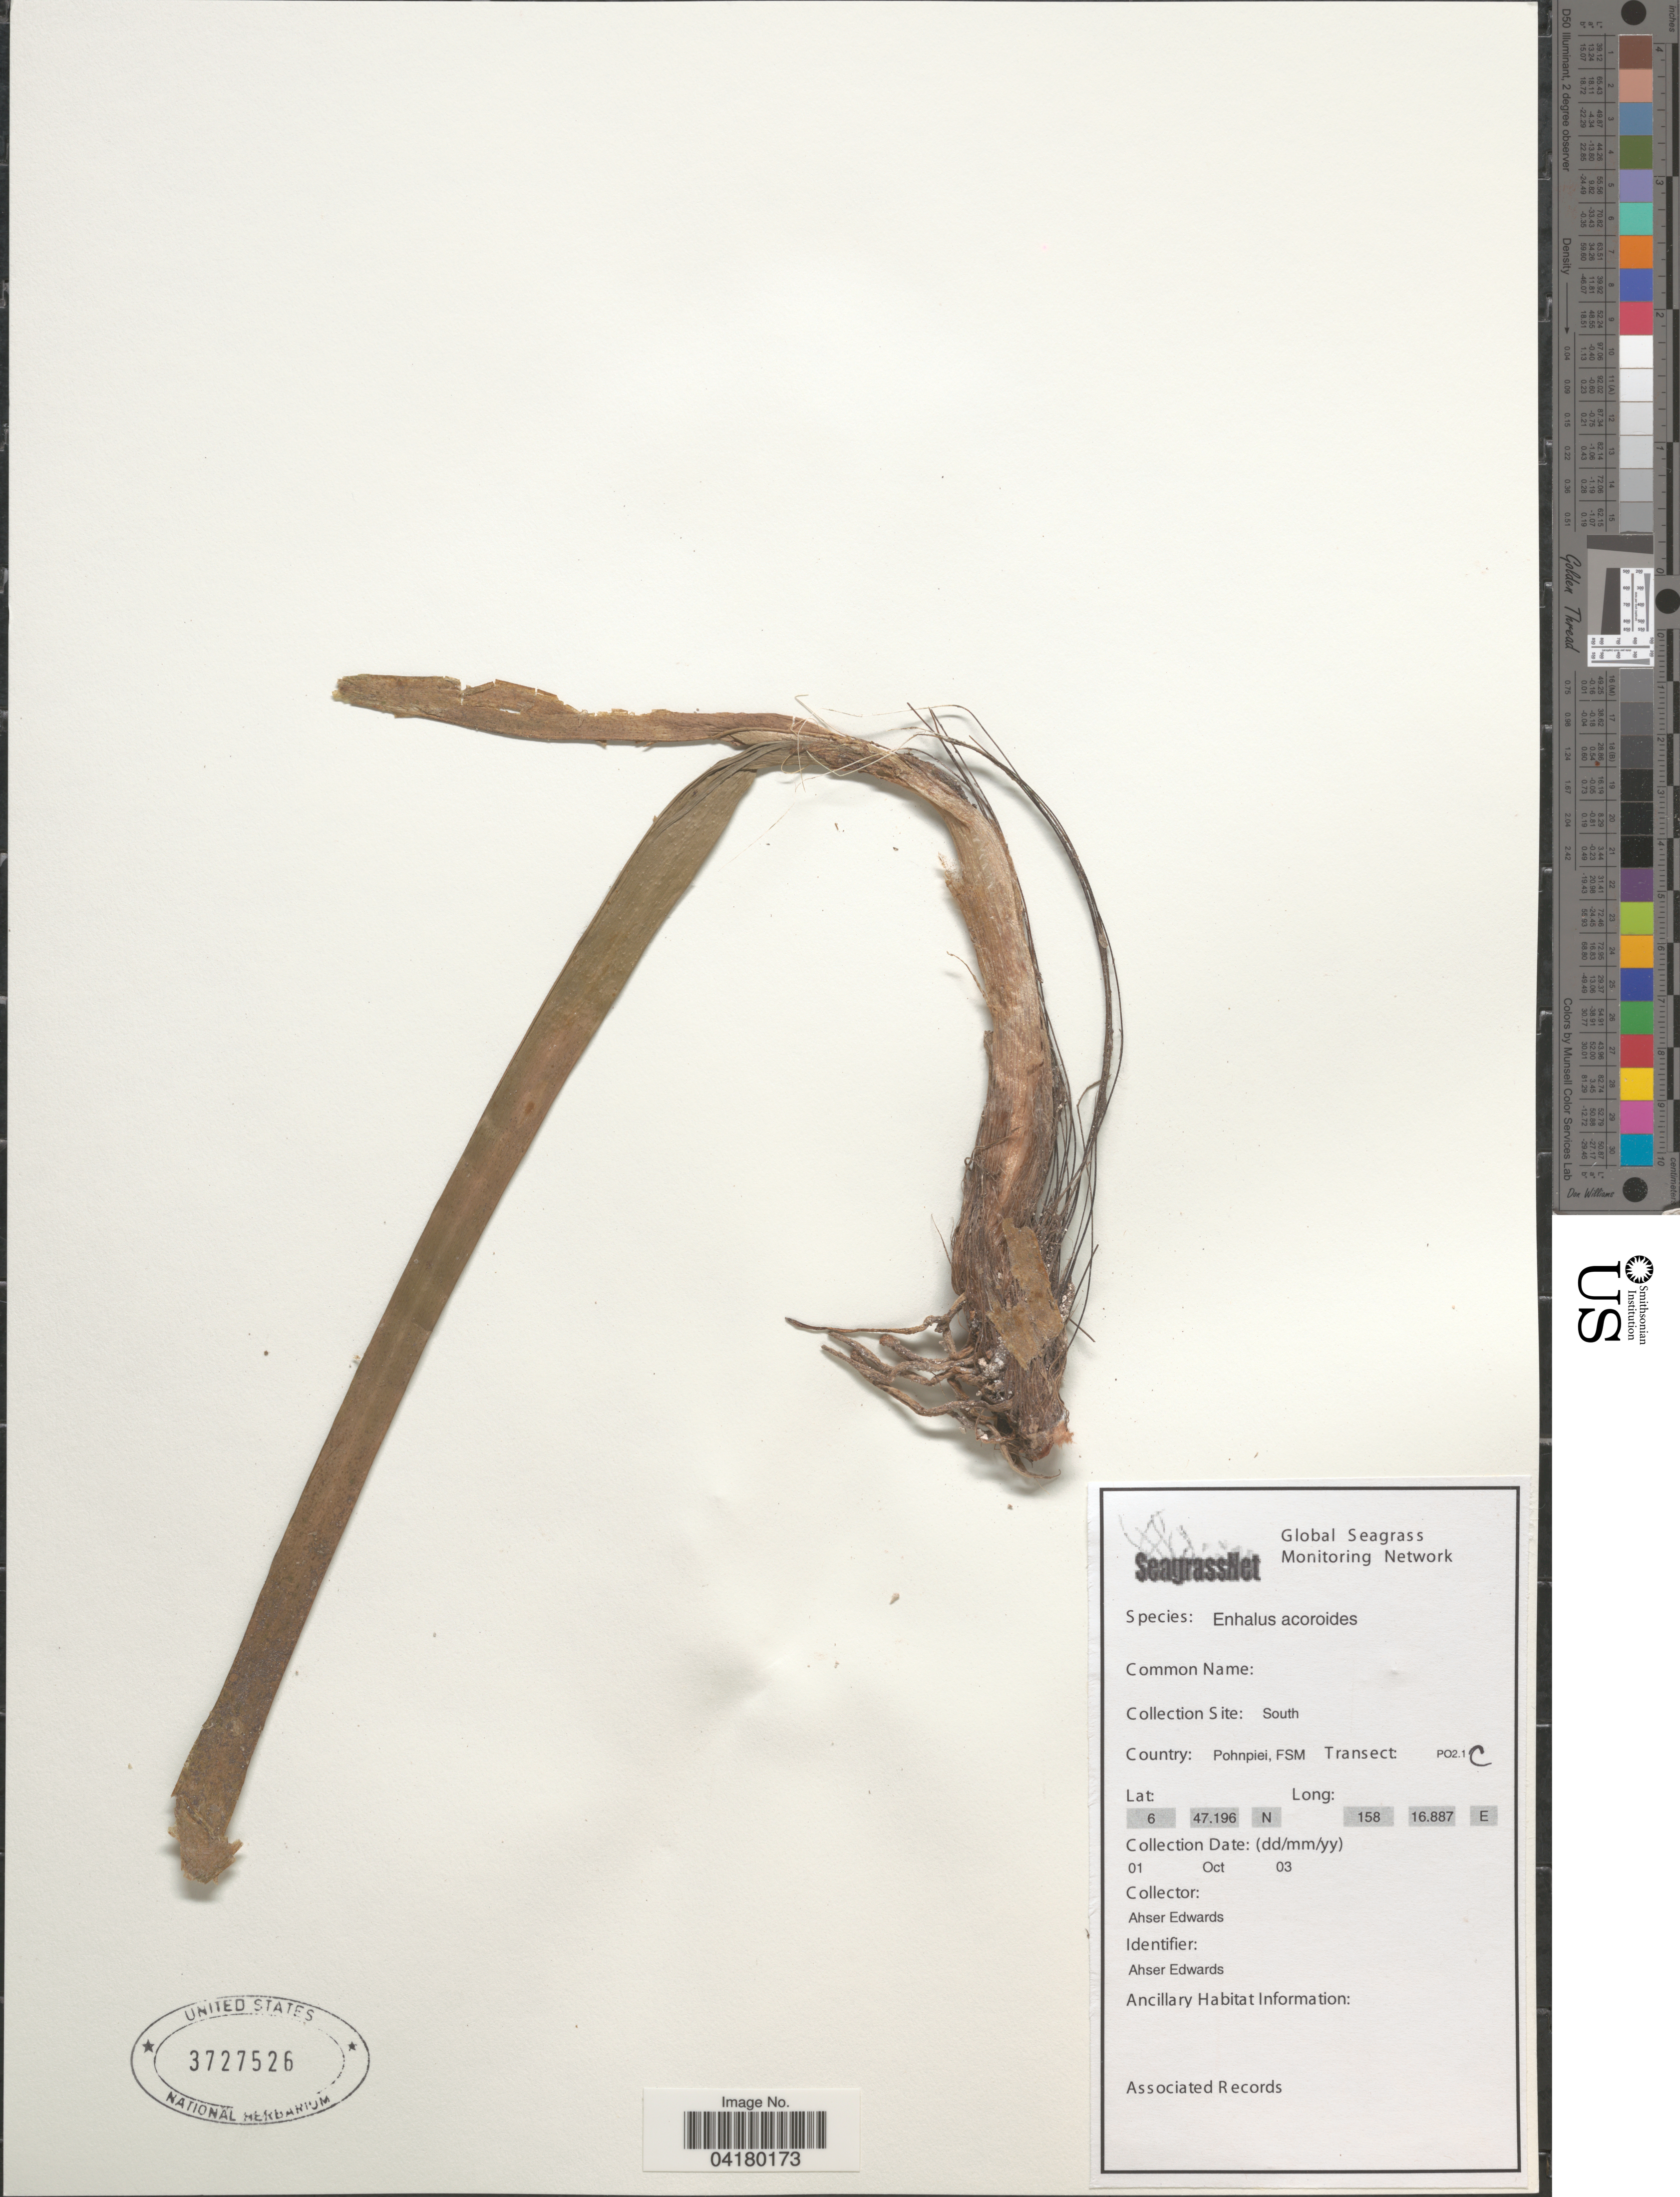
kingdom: Plantae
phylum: Tracheophyta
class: Liliopsida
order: Alismatales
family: Hydrocharitaceae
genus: Enhalus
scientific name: Enhalus acoroides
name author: (L. f.) Royle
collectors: A. Edwards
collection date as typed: Transcribed d/m/y: 1/10/3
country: Micronesia, Federated States of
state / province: Pohnpei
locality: Collection Site: South. Country: Pohnpiei, FSM. Transect: PO2.1C.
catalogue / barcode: US 3727526